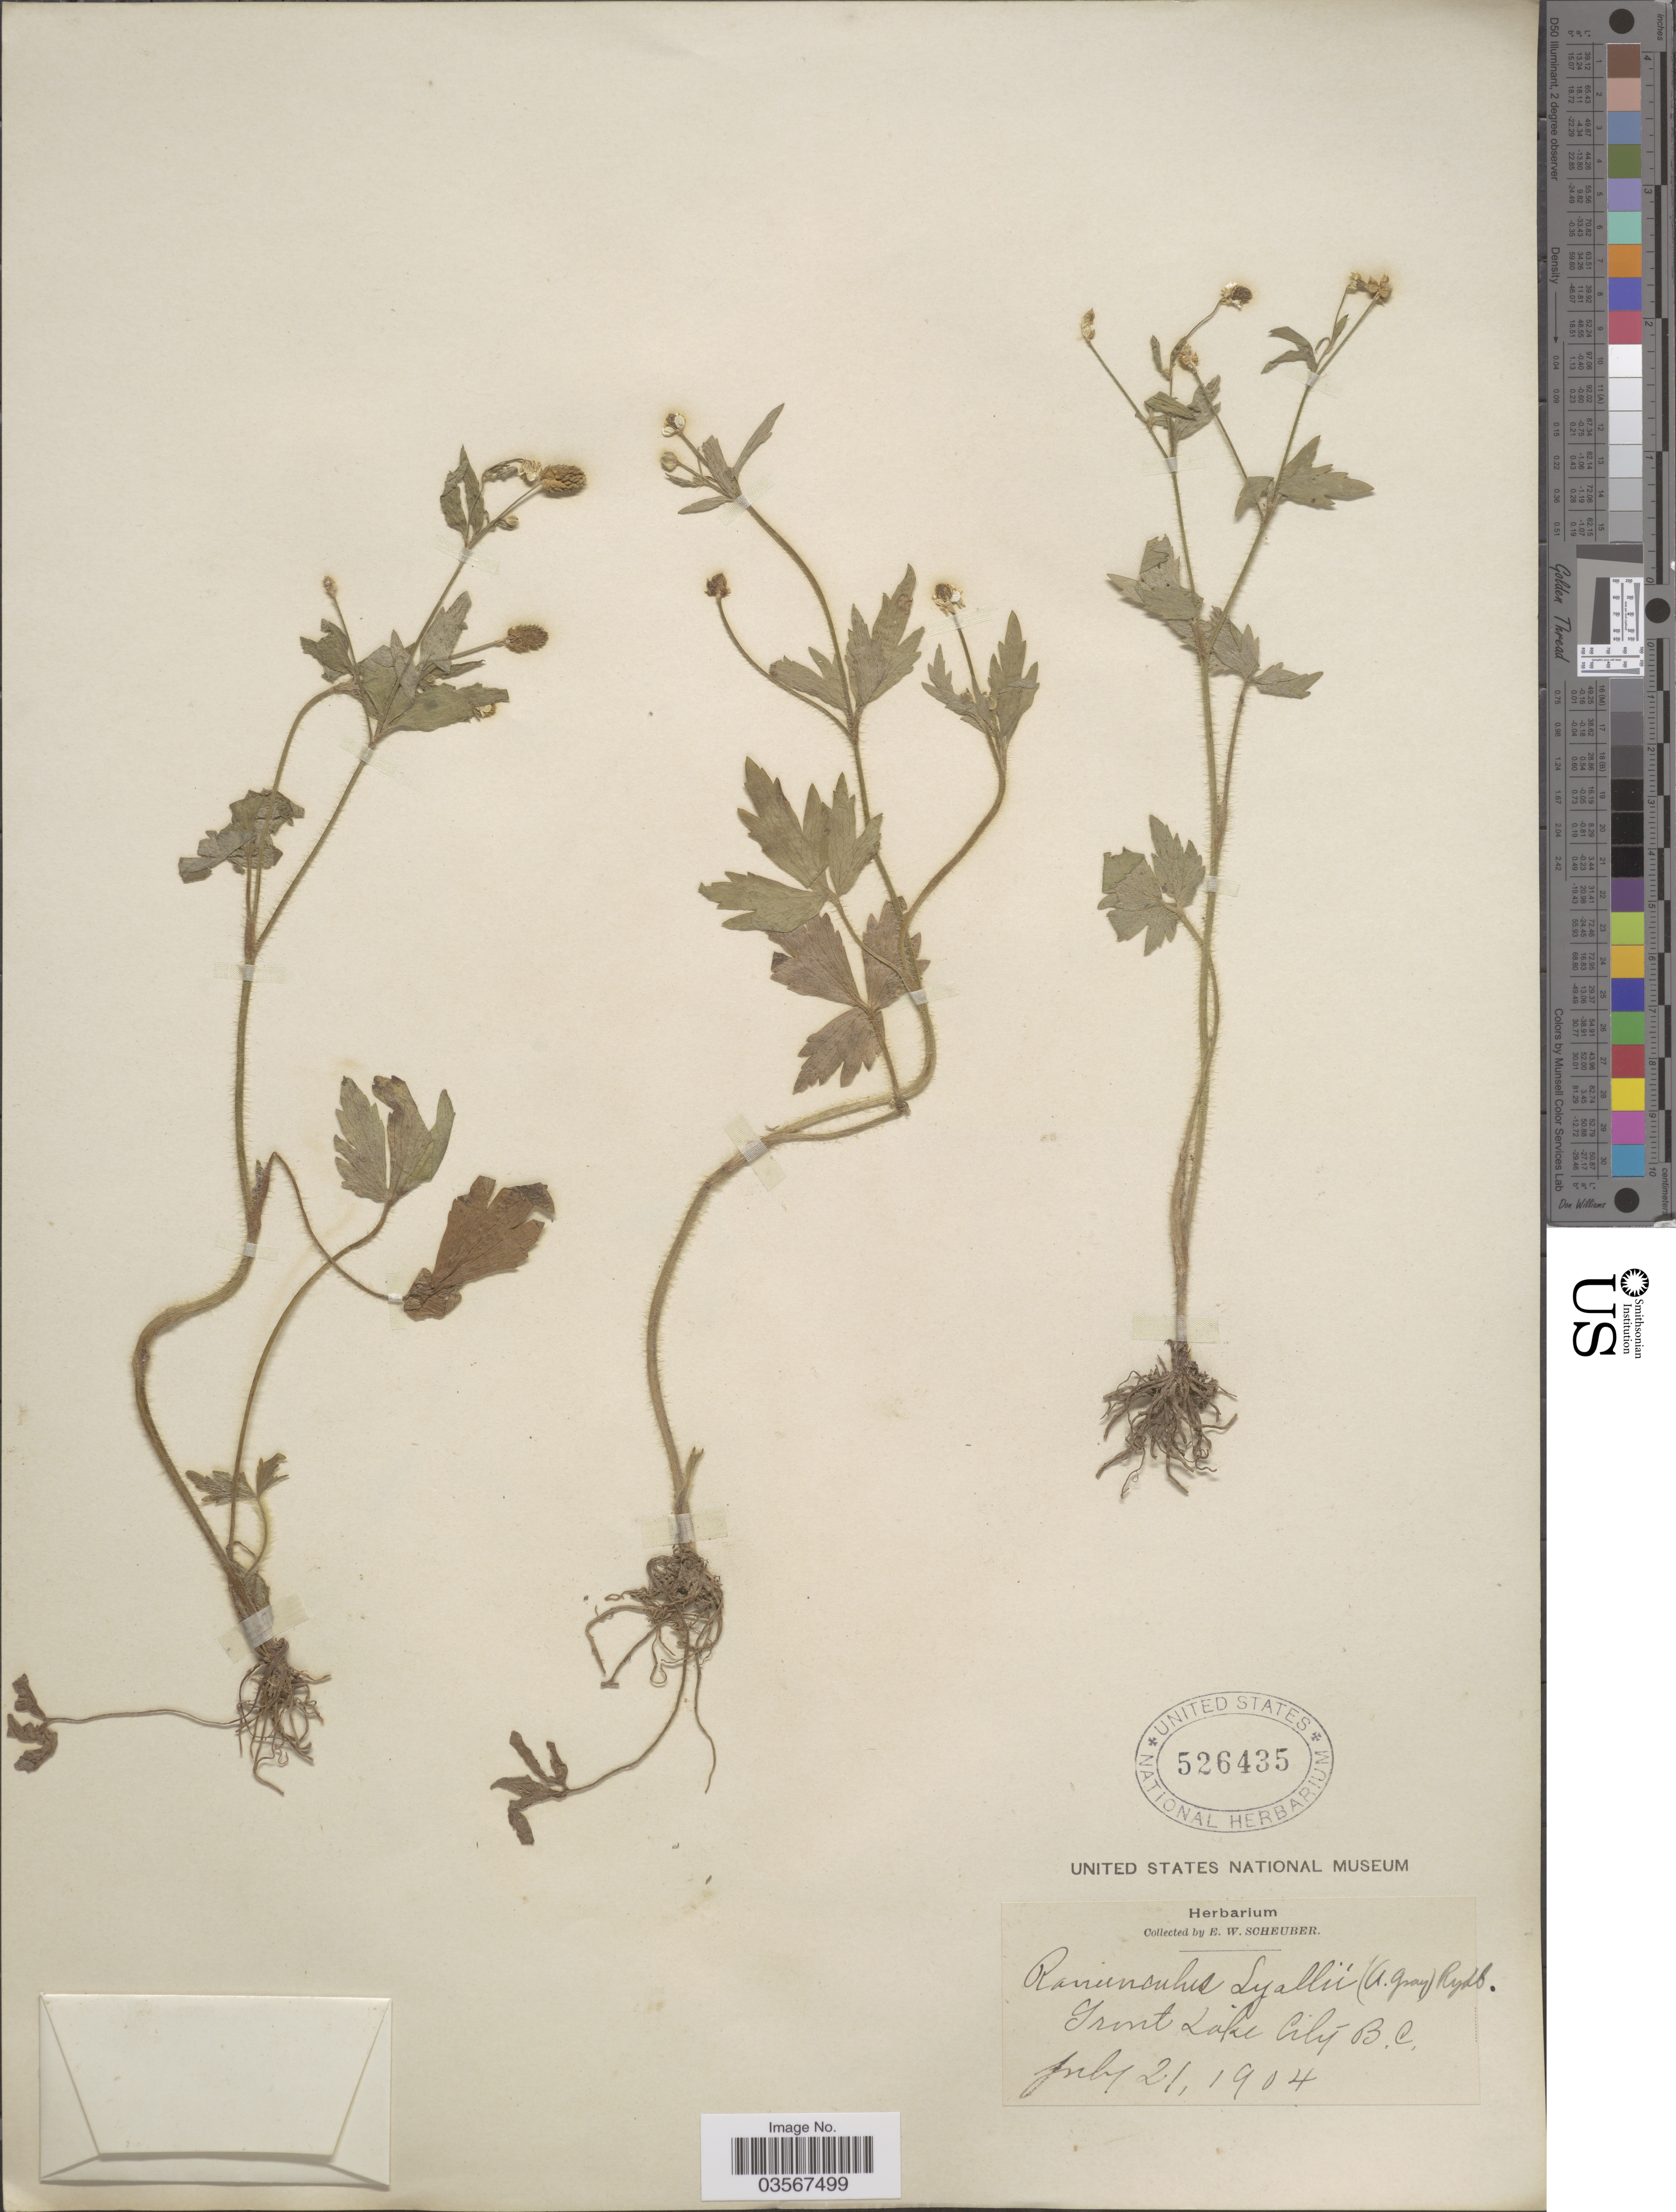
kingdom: Plantae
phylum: Tracheophyta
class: Magnoliopsida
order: Ranunculales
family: Ranunculaceae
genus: Ranunculus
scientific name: Ranunculus macounii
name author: Britton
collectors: E. Scheuber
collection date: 1904-07-21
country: Canada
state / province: British Columbia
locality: Trout Lake City.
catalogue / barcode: US 526435